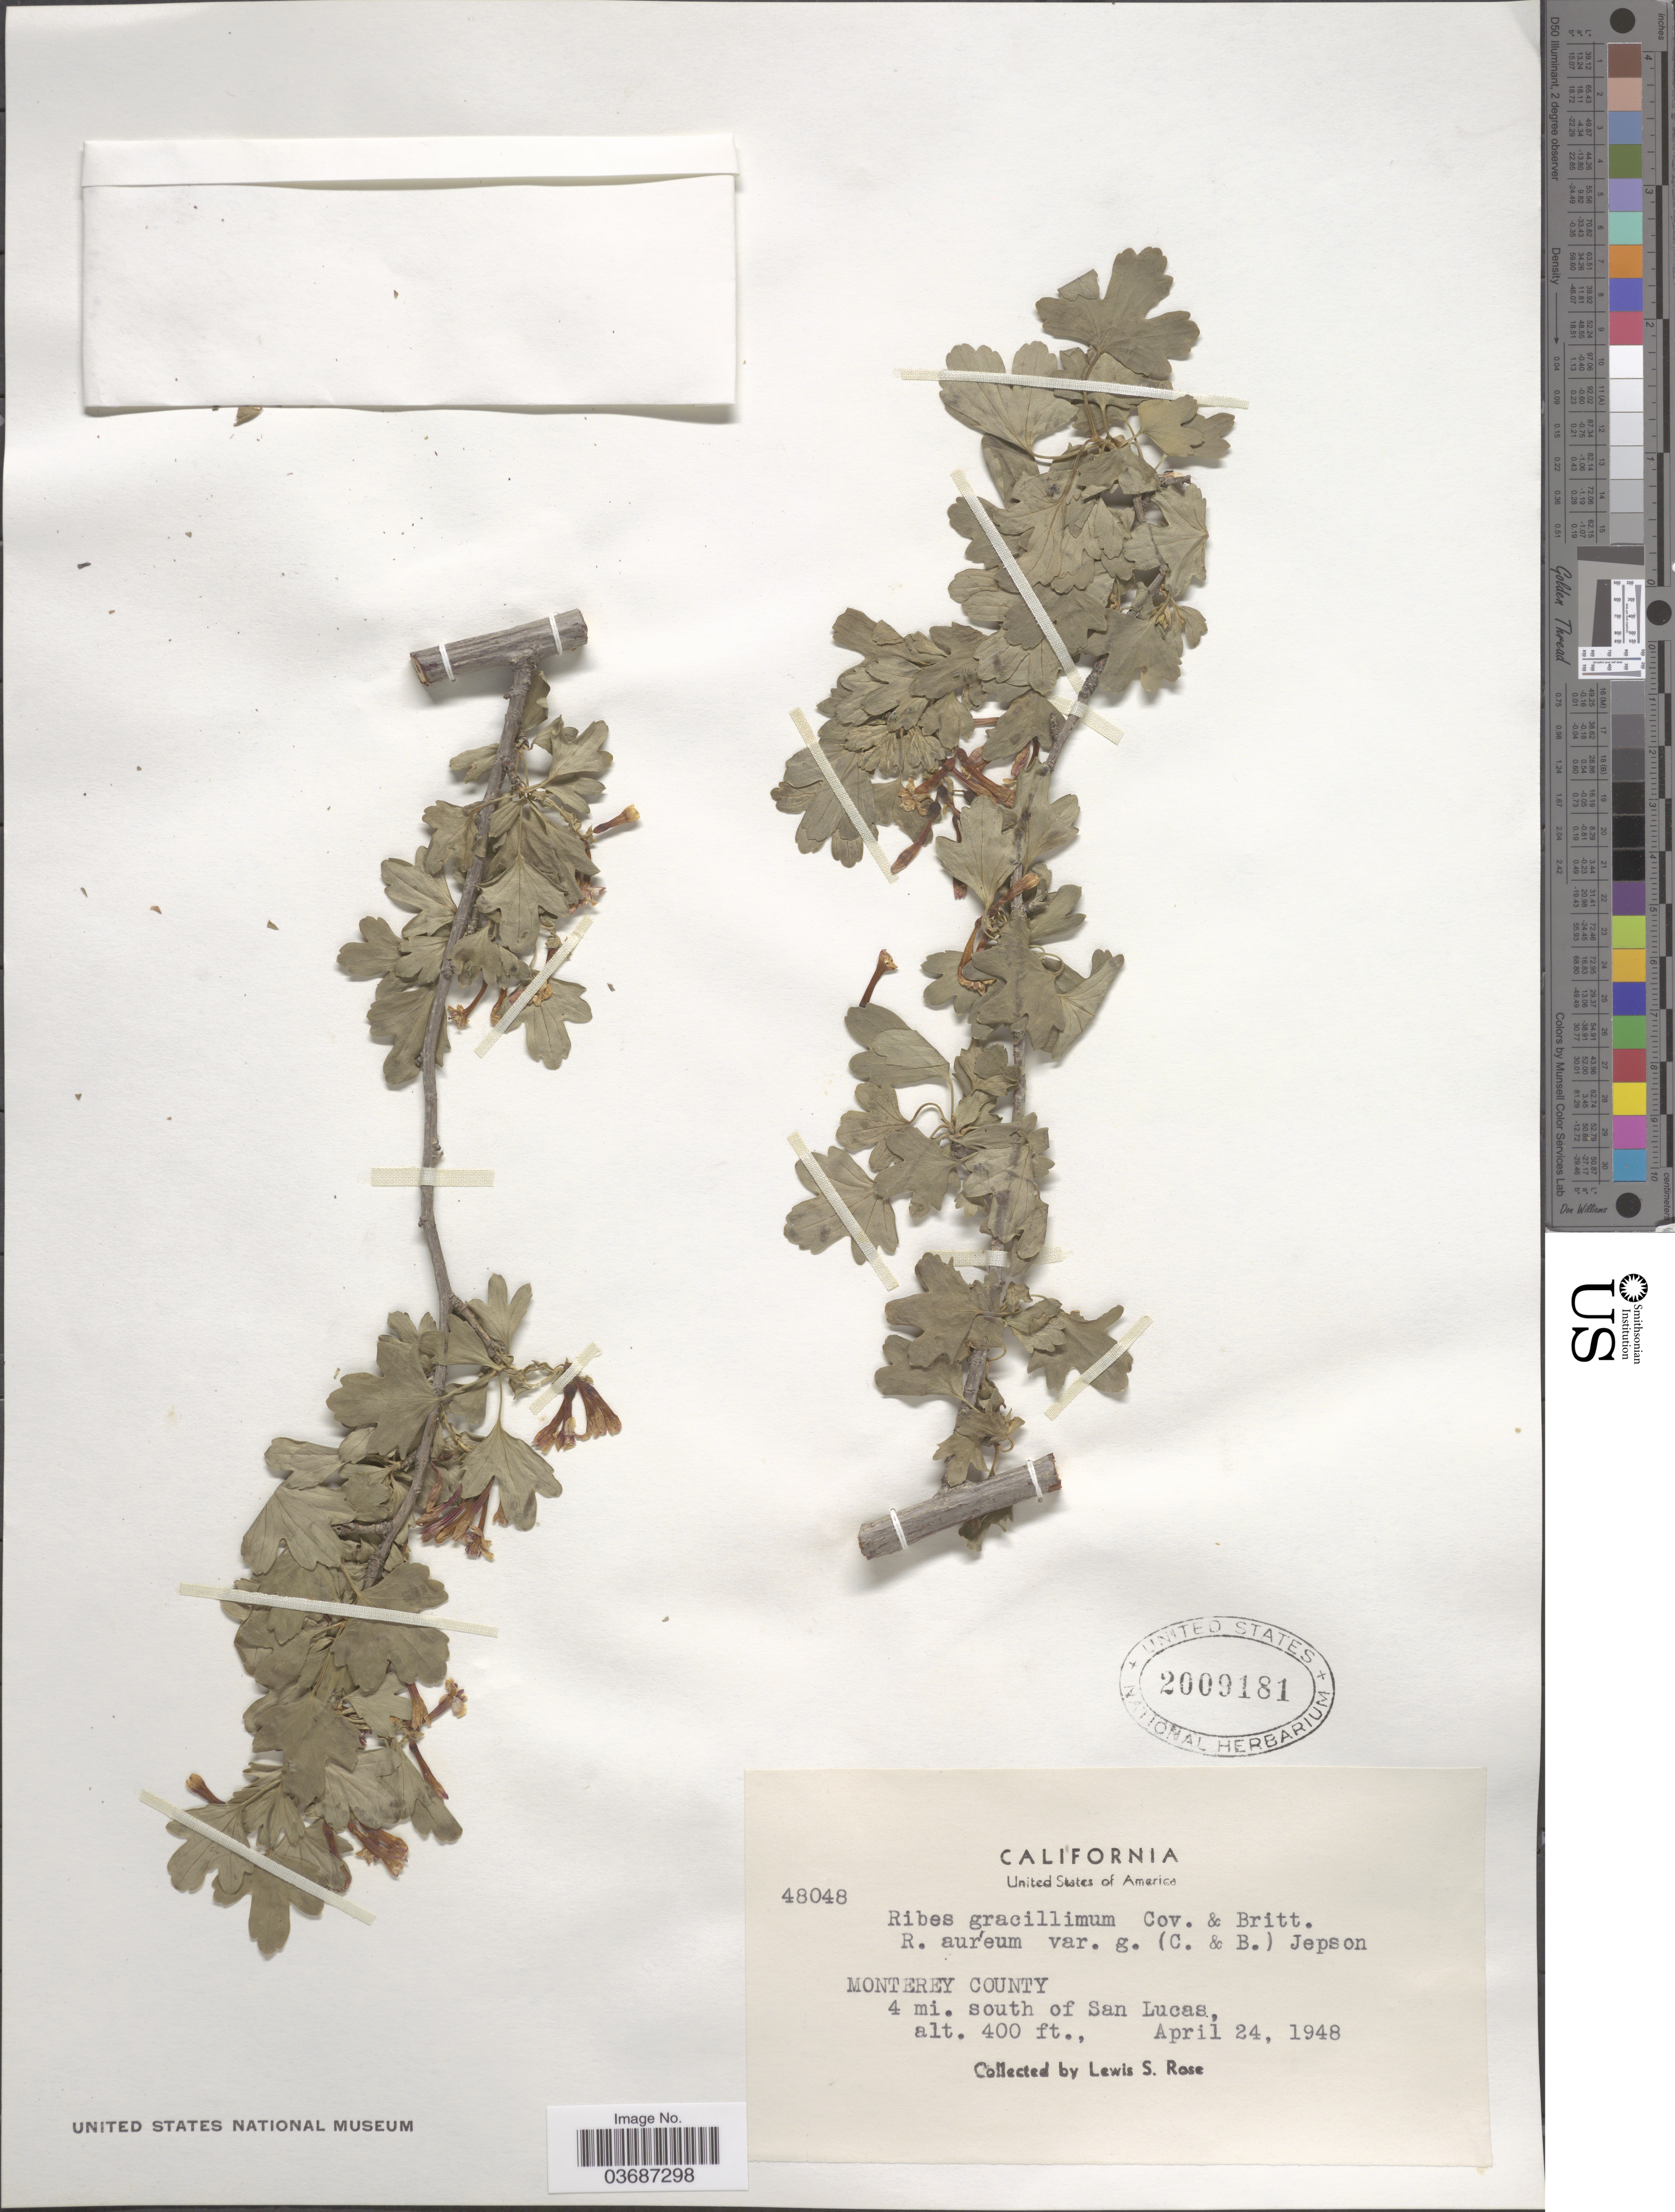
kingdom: Plantae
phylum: Tracheophyta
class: Magnoliopsida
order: Saxifragales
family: Grossulariaceae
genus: Ribes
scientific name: Ribes gracillimum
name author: Coville & Britton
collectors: L. S. Rose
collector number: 48048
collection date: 1948-04-24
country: United States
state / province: California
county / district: Monterey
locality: Monterey County. 4 mi. south of San Lucas.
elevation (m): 122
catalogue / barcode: US 2009181